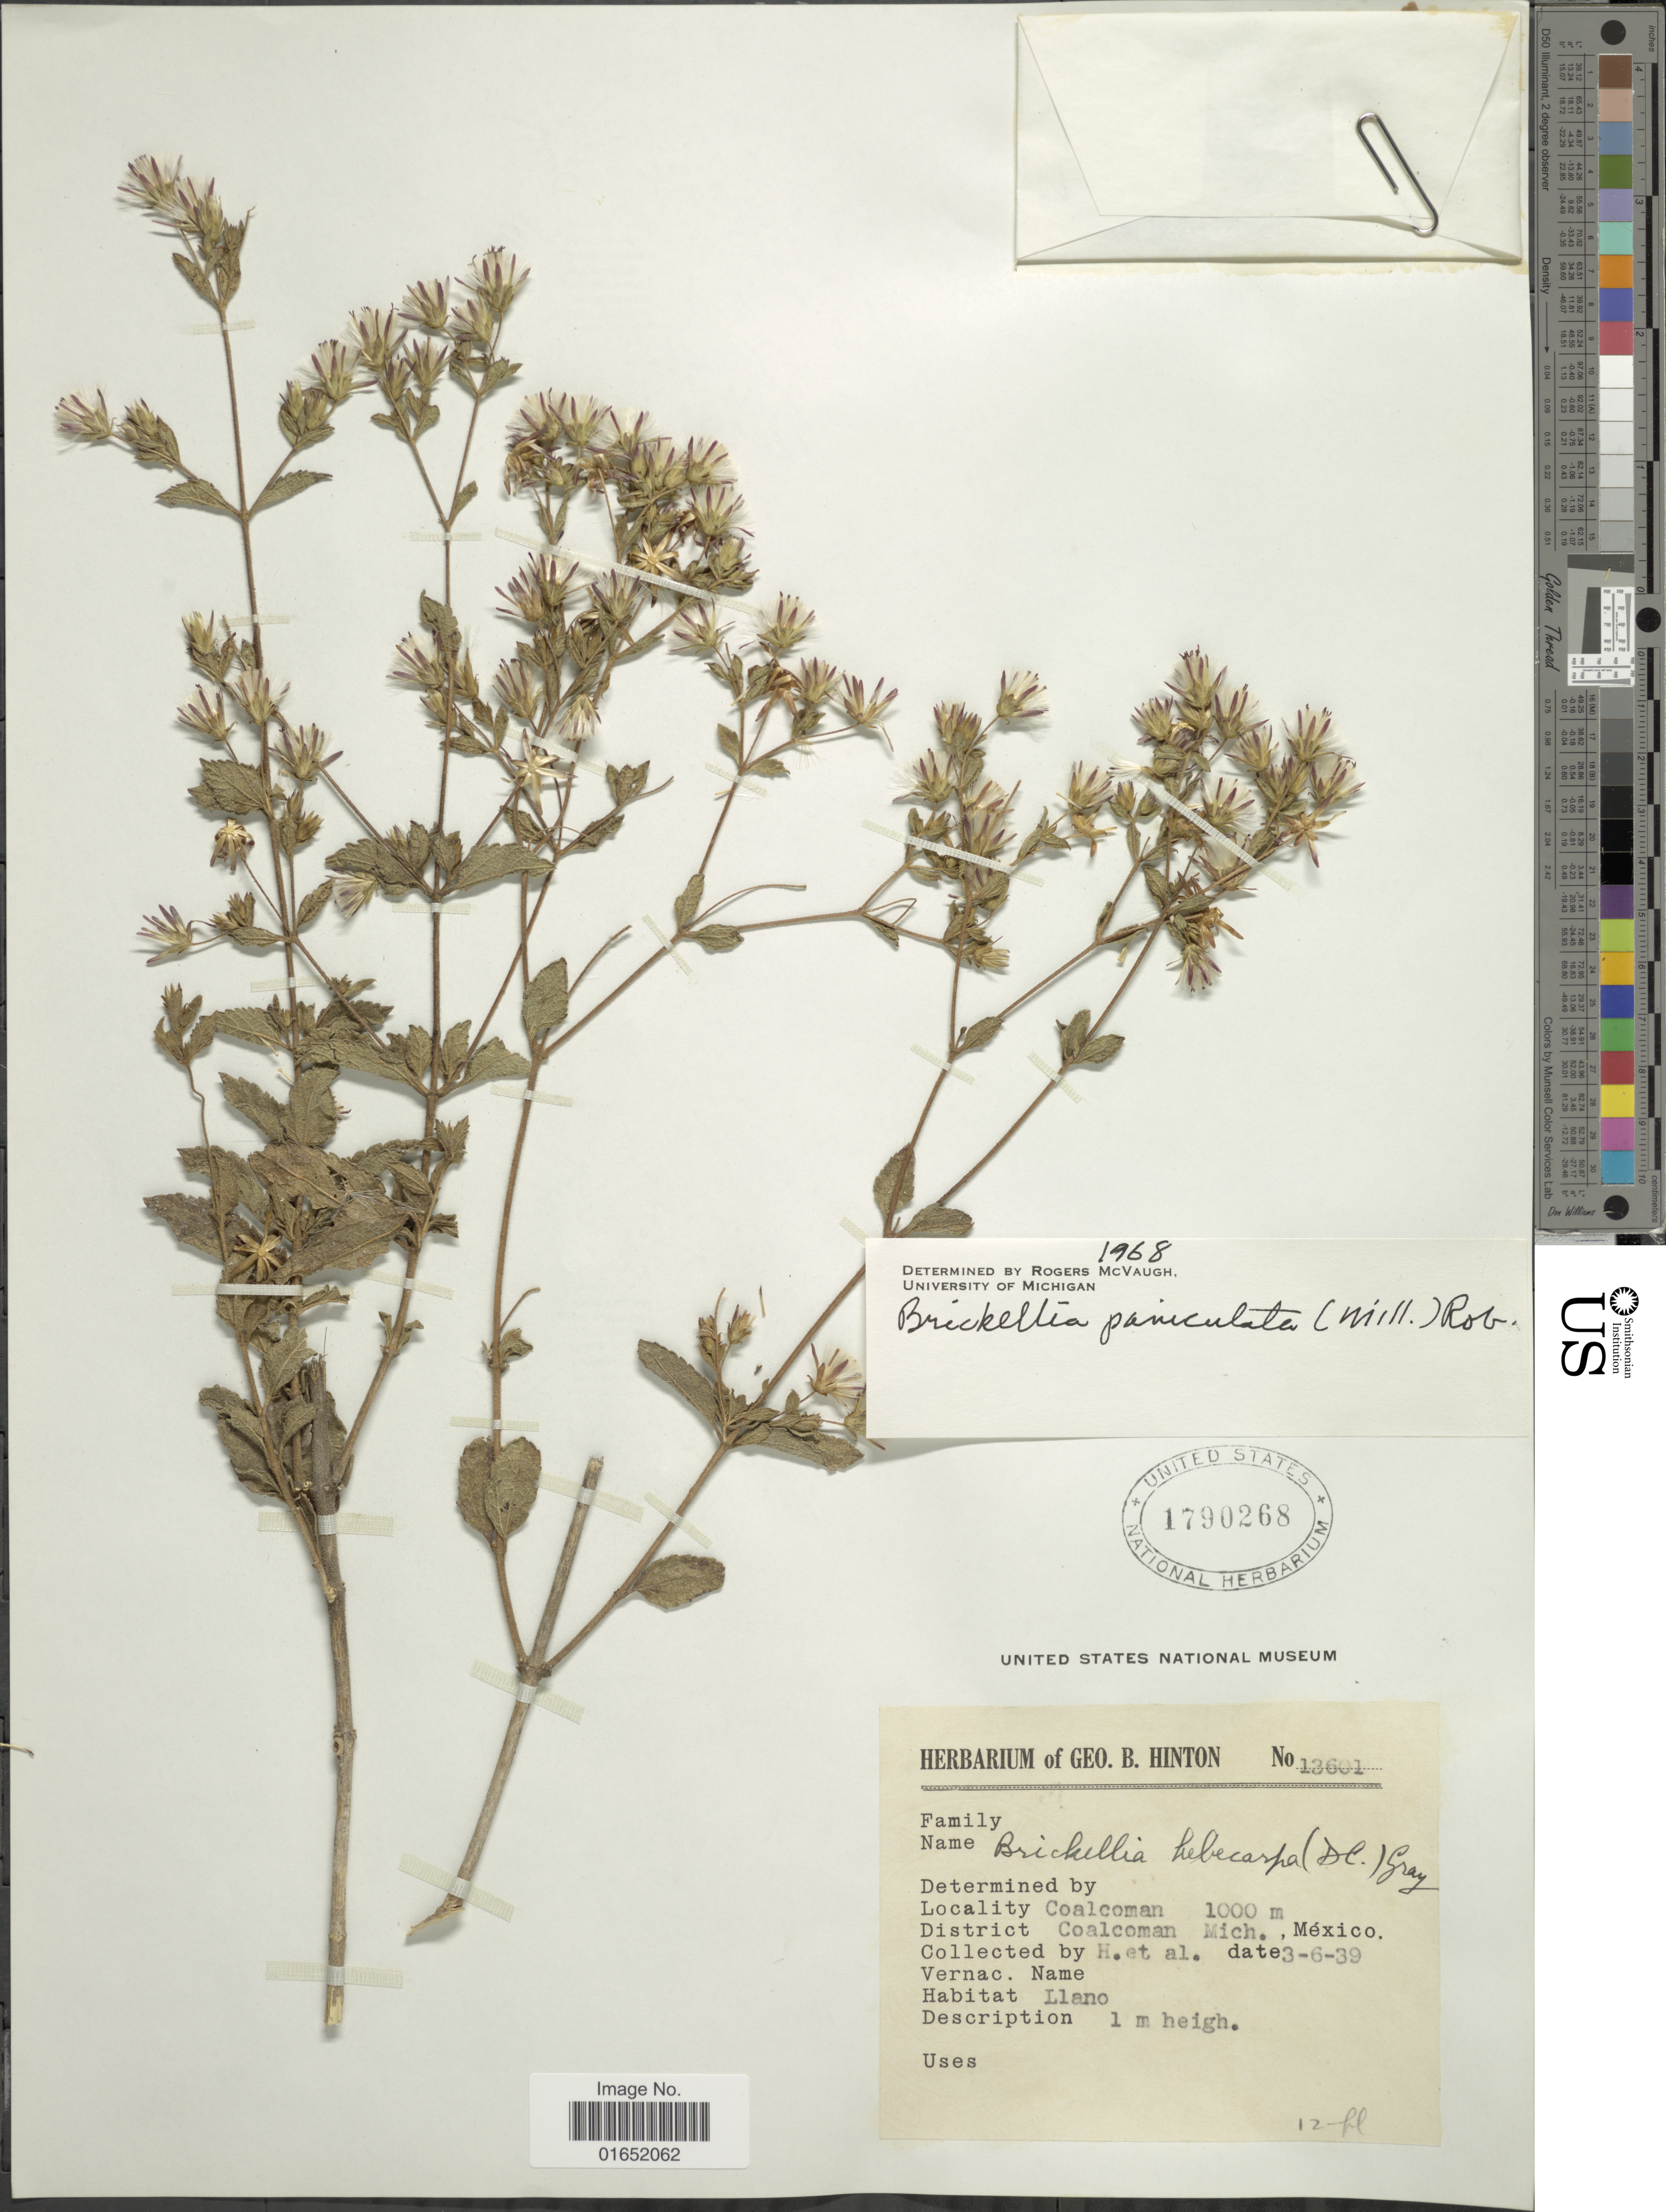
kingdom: Plantae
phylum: Tracheophyta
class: Magnoliopsida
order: Asterales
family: Asteraceae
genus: Brickellia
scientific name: Brickellia paniculata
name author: (Mill.) B.L. Rob.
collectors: G. B. Hinton & et al.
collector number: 13601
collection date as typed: Transcribed d/m/y: 3/6/39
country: Mexico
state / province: Michoacán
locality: Coalcoman, District Coalcoman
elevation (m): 1000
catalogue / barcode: US 1790268